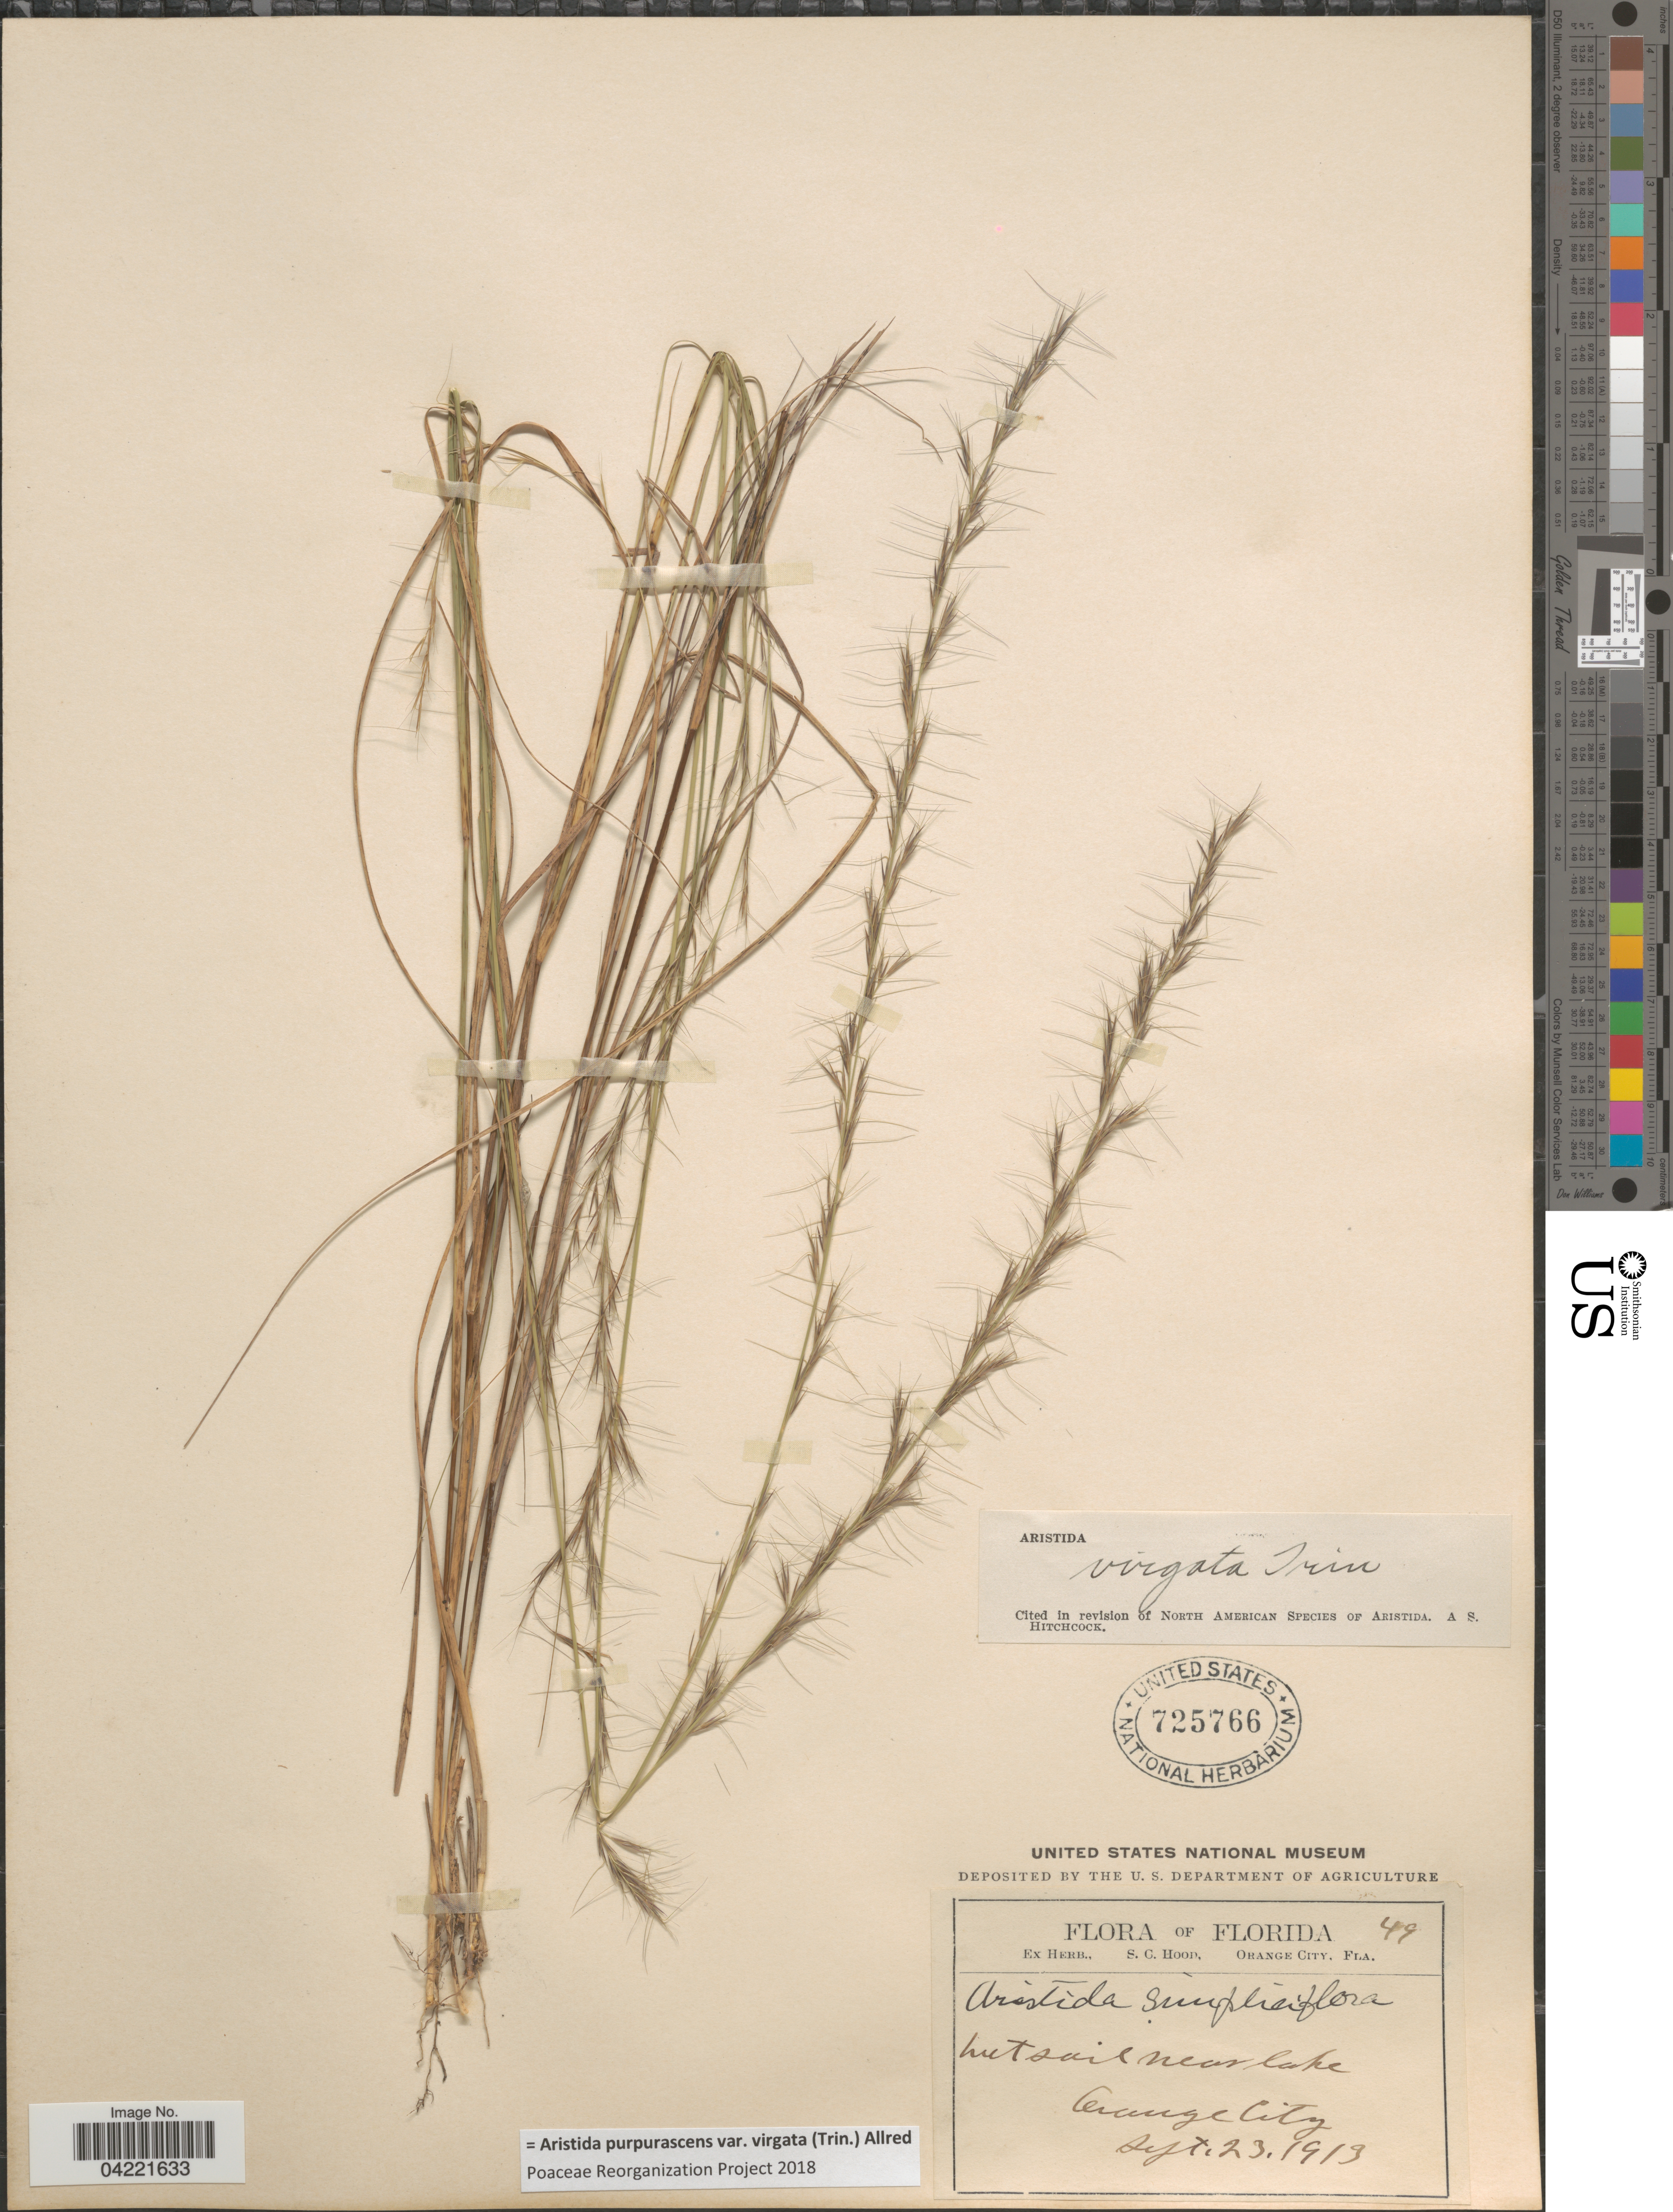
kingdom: Plantae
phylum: Tracheophyta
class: Liliopsida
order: Poales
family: Poaceae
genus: Aristida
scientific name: Aristida purpurascens var. virgata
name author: (Trin.) Allred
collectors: Ex herb. S. C. Hood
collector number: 49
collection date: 1913-09-23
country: United States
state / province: Florida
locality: Wet soil near lake. Orange City.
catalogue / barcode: US 725766